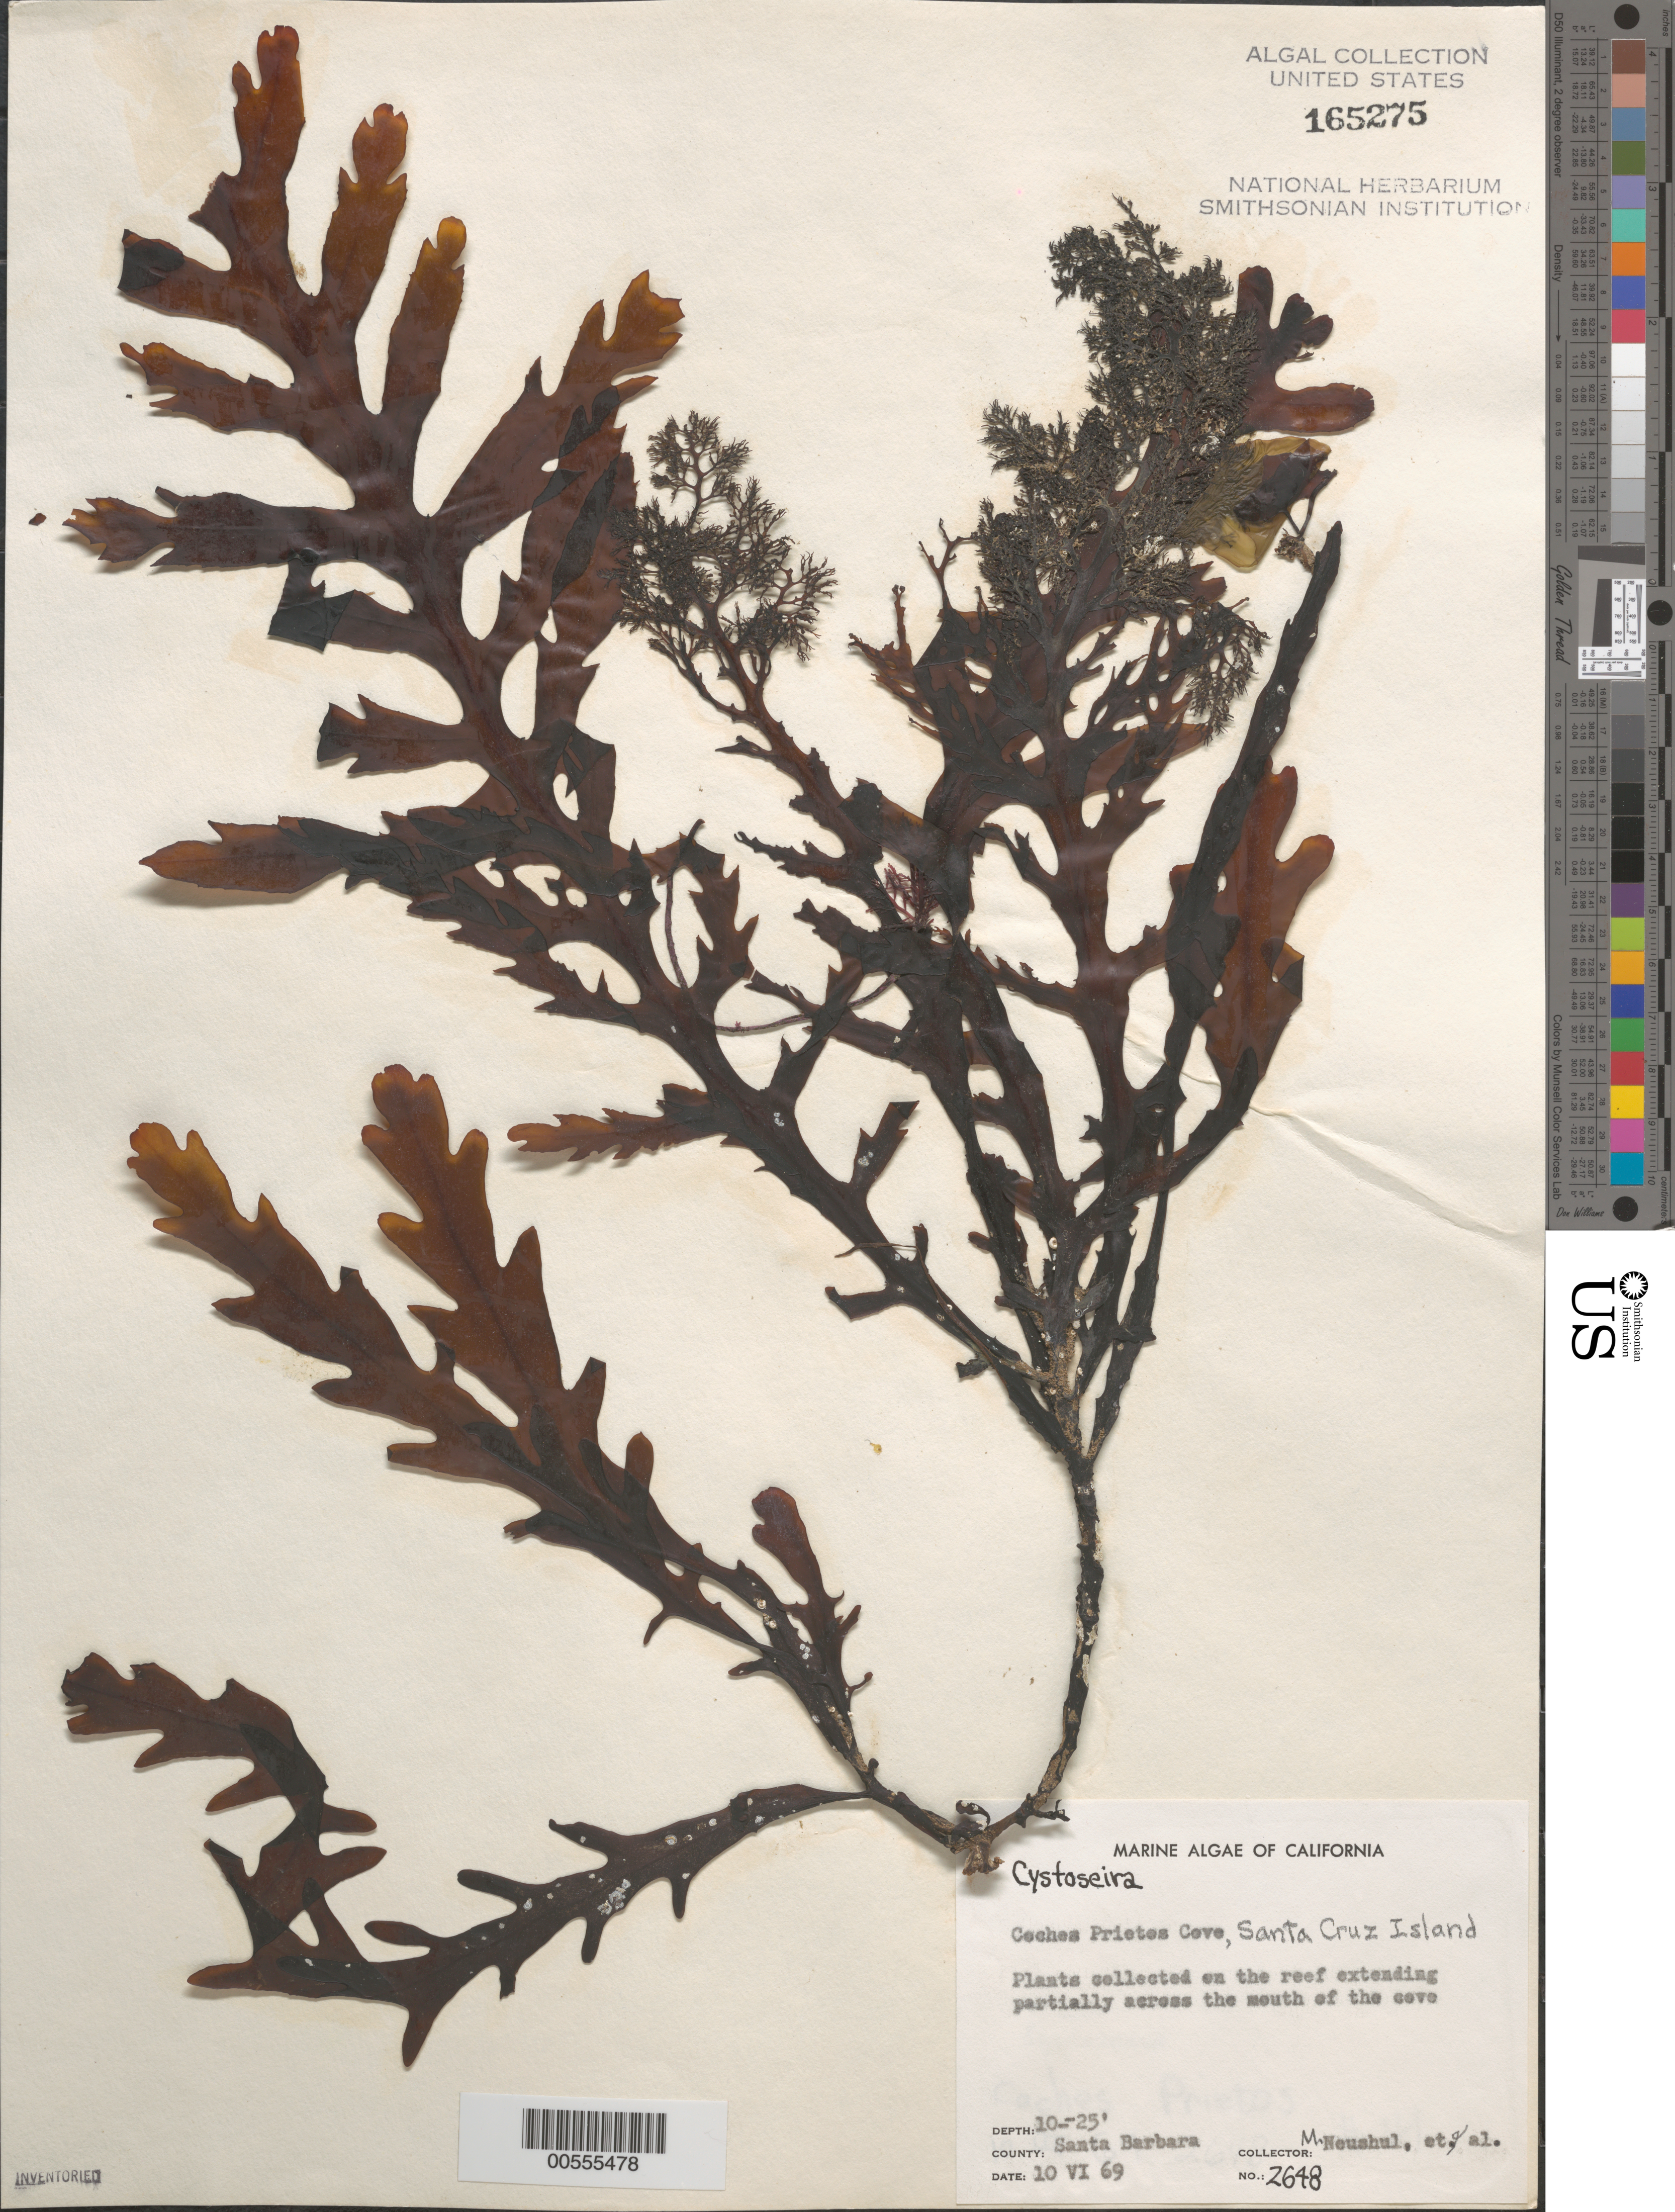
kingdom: Chromista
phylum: Ochrophyta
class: Phaeophyceae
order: Fucales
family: Sargassaceae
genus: Cystoseira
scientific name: Cystoseira sp.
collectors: M. Neushul, A. Charters, M. Foster & D. C. Barilotti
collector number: Neushul 2648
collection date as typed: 10 Jun 1969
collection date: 1969-06-10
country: United States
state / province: California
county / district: Santa Barbara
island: Santa Cruz Island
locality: Coches Prietos Cove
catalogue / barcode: US 165275